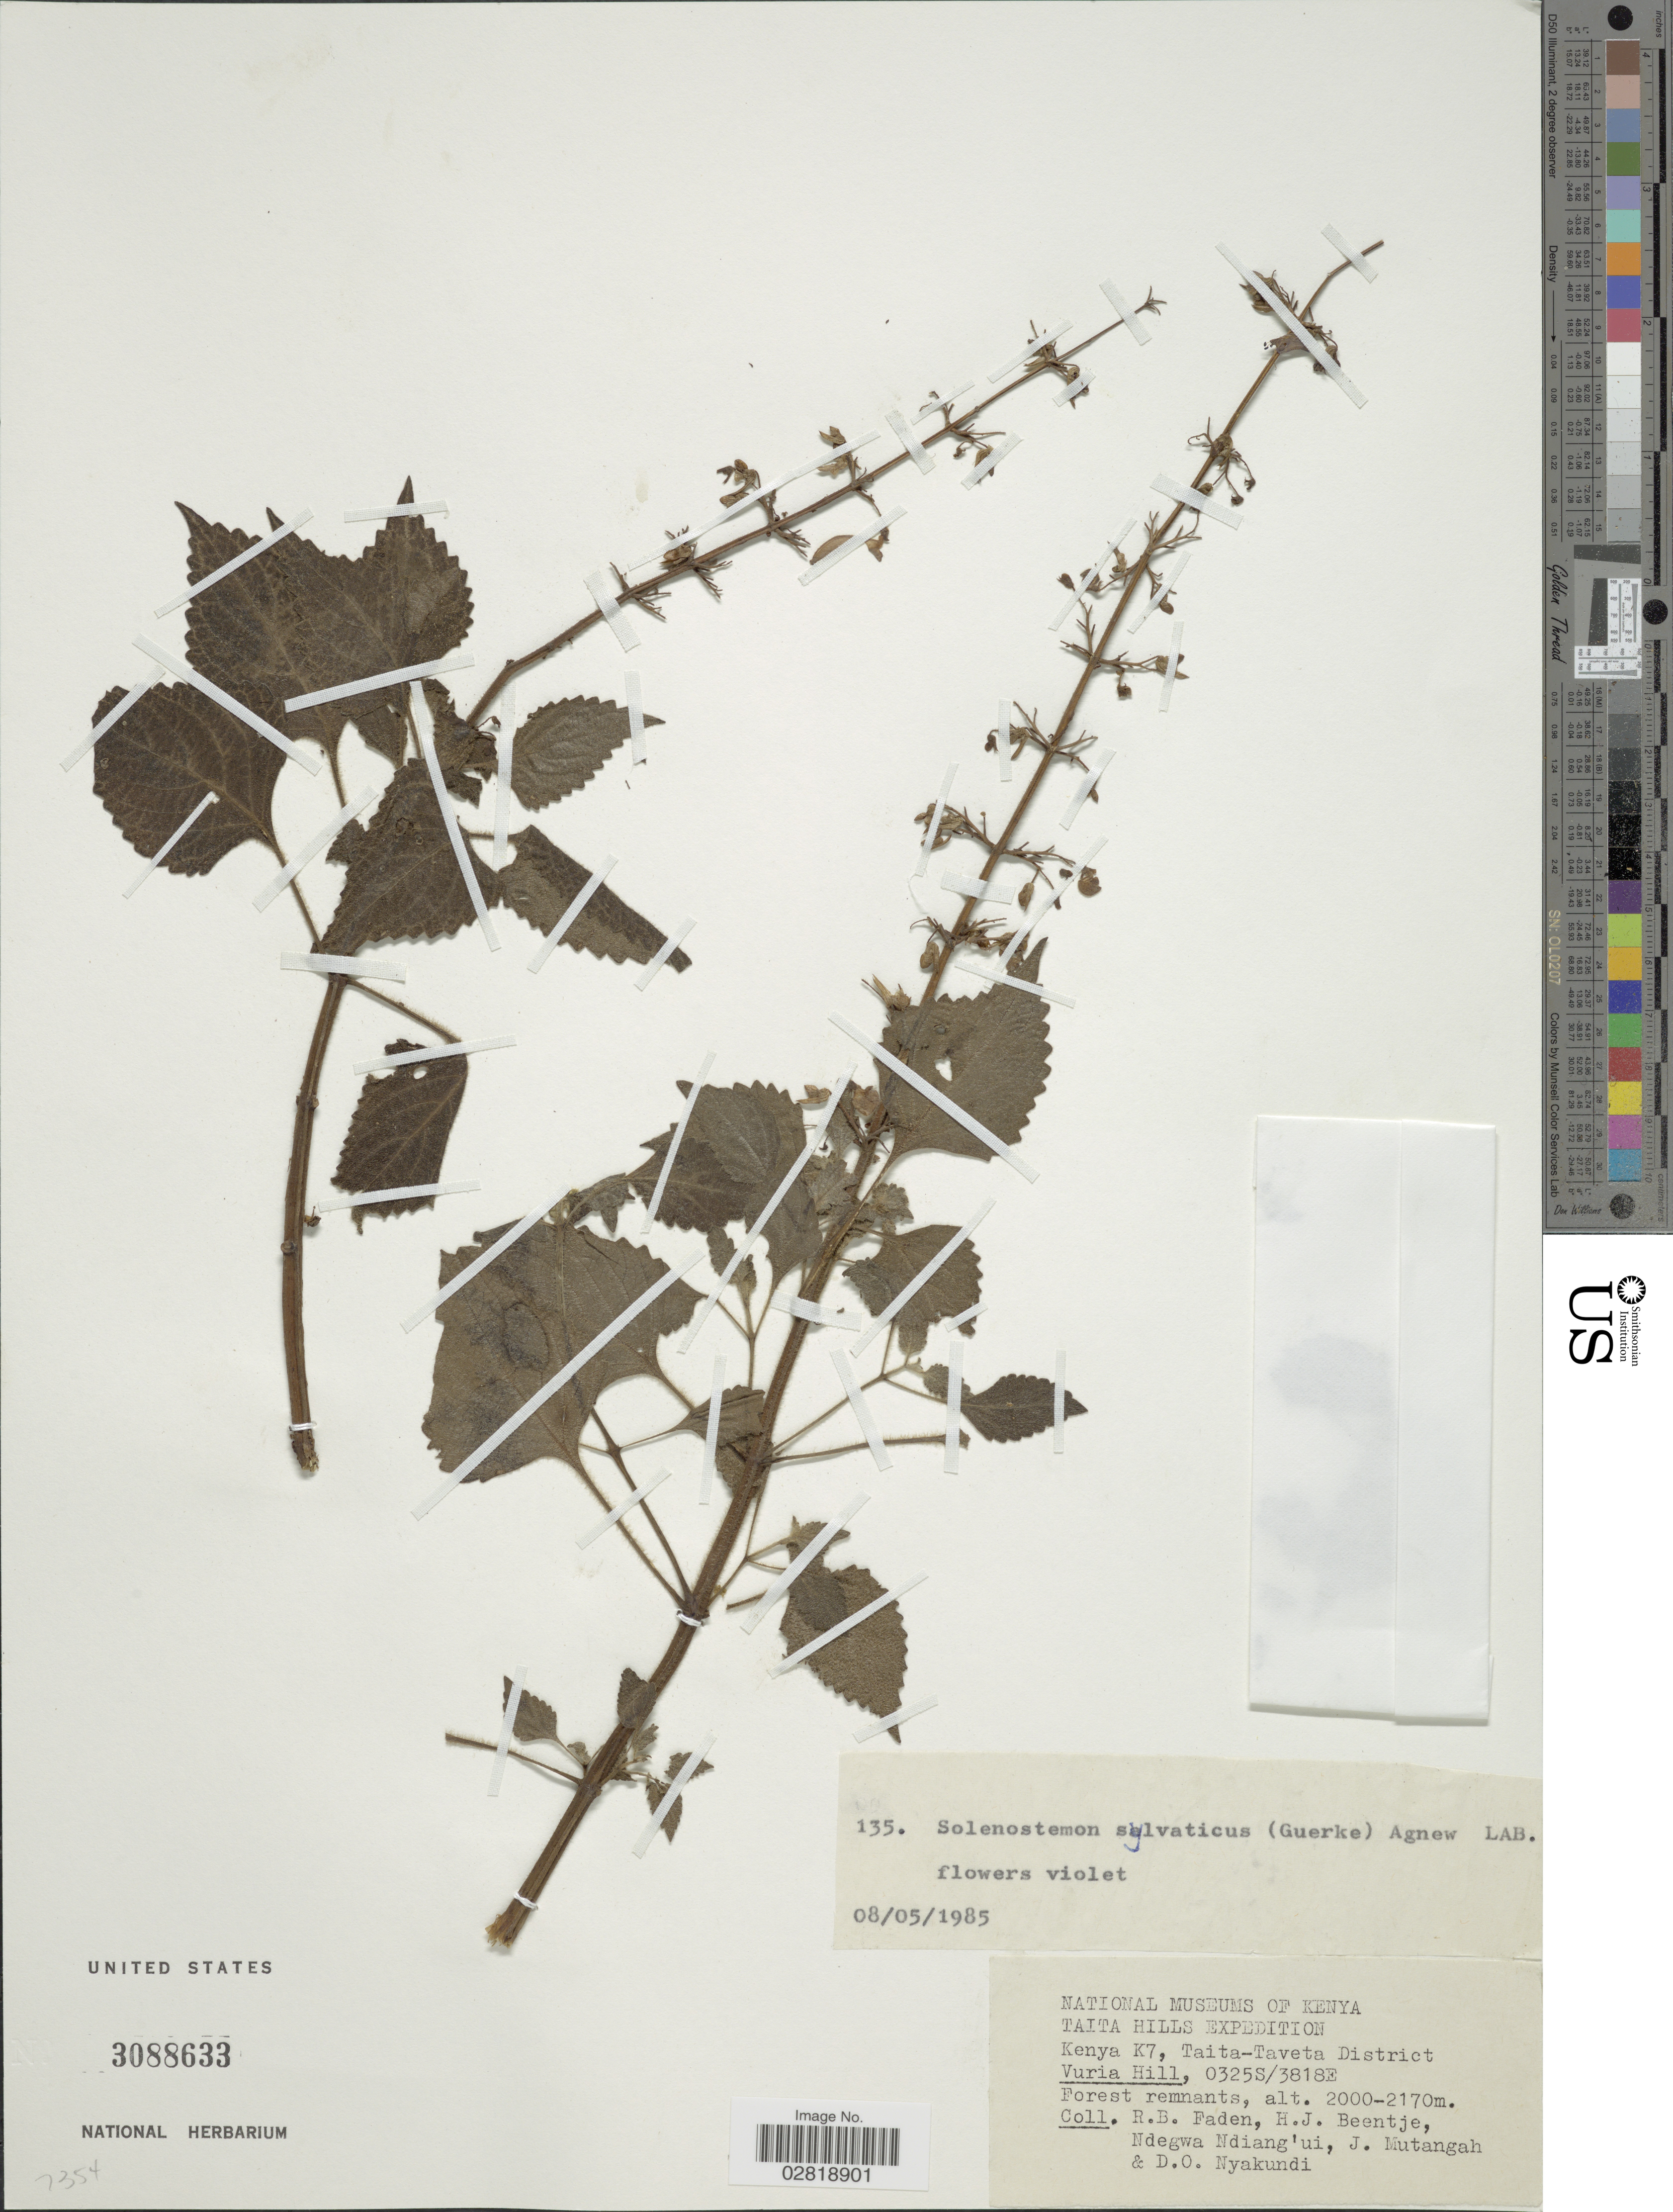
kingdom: Plantae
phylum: Tracheophyta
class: Magnoliopsida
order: Lamiales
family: Lamiaceae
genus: Solenostemon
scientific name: Solenostemon silvaticus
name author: (Gürke) Agnew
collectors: R. B. Faden, H. J. Beentje, Ndegwa Ndiang'ui, J. Mutangah & D. Nyakundi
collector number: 135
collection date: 1985-05-08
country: Kenya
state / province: Taita Taveta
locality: Taita Hills. K7, Taita-Taveta District. Vuria Hill.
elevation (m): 2000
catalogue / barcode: US 3088633